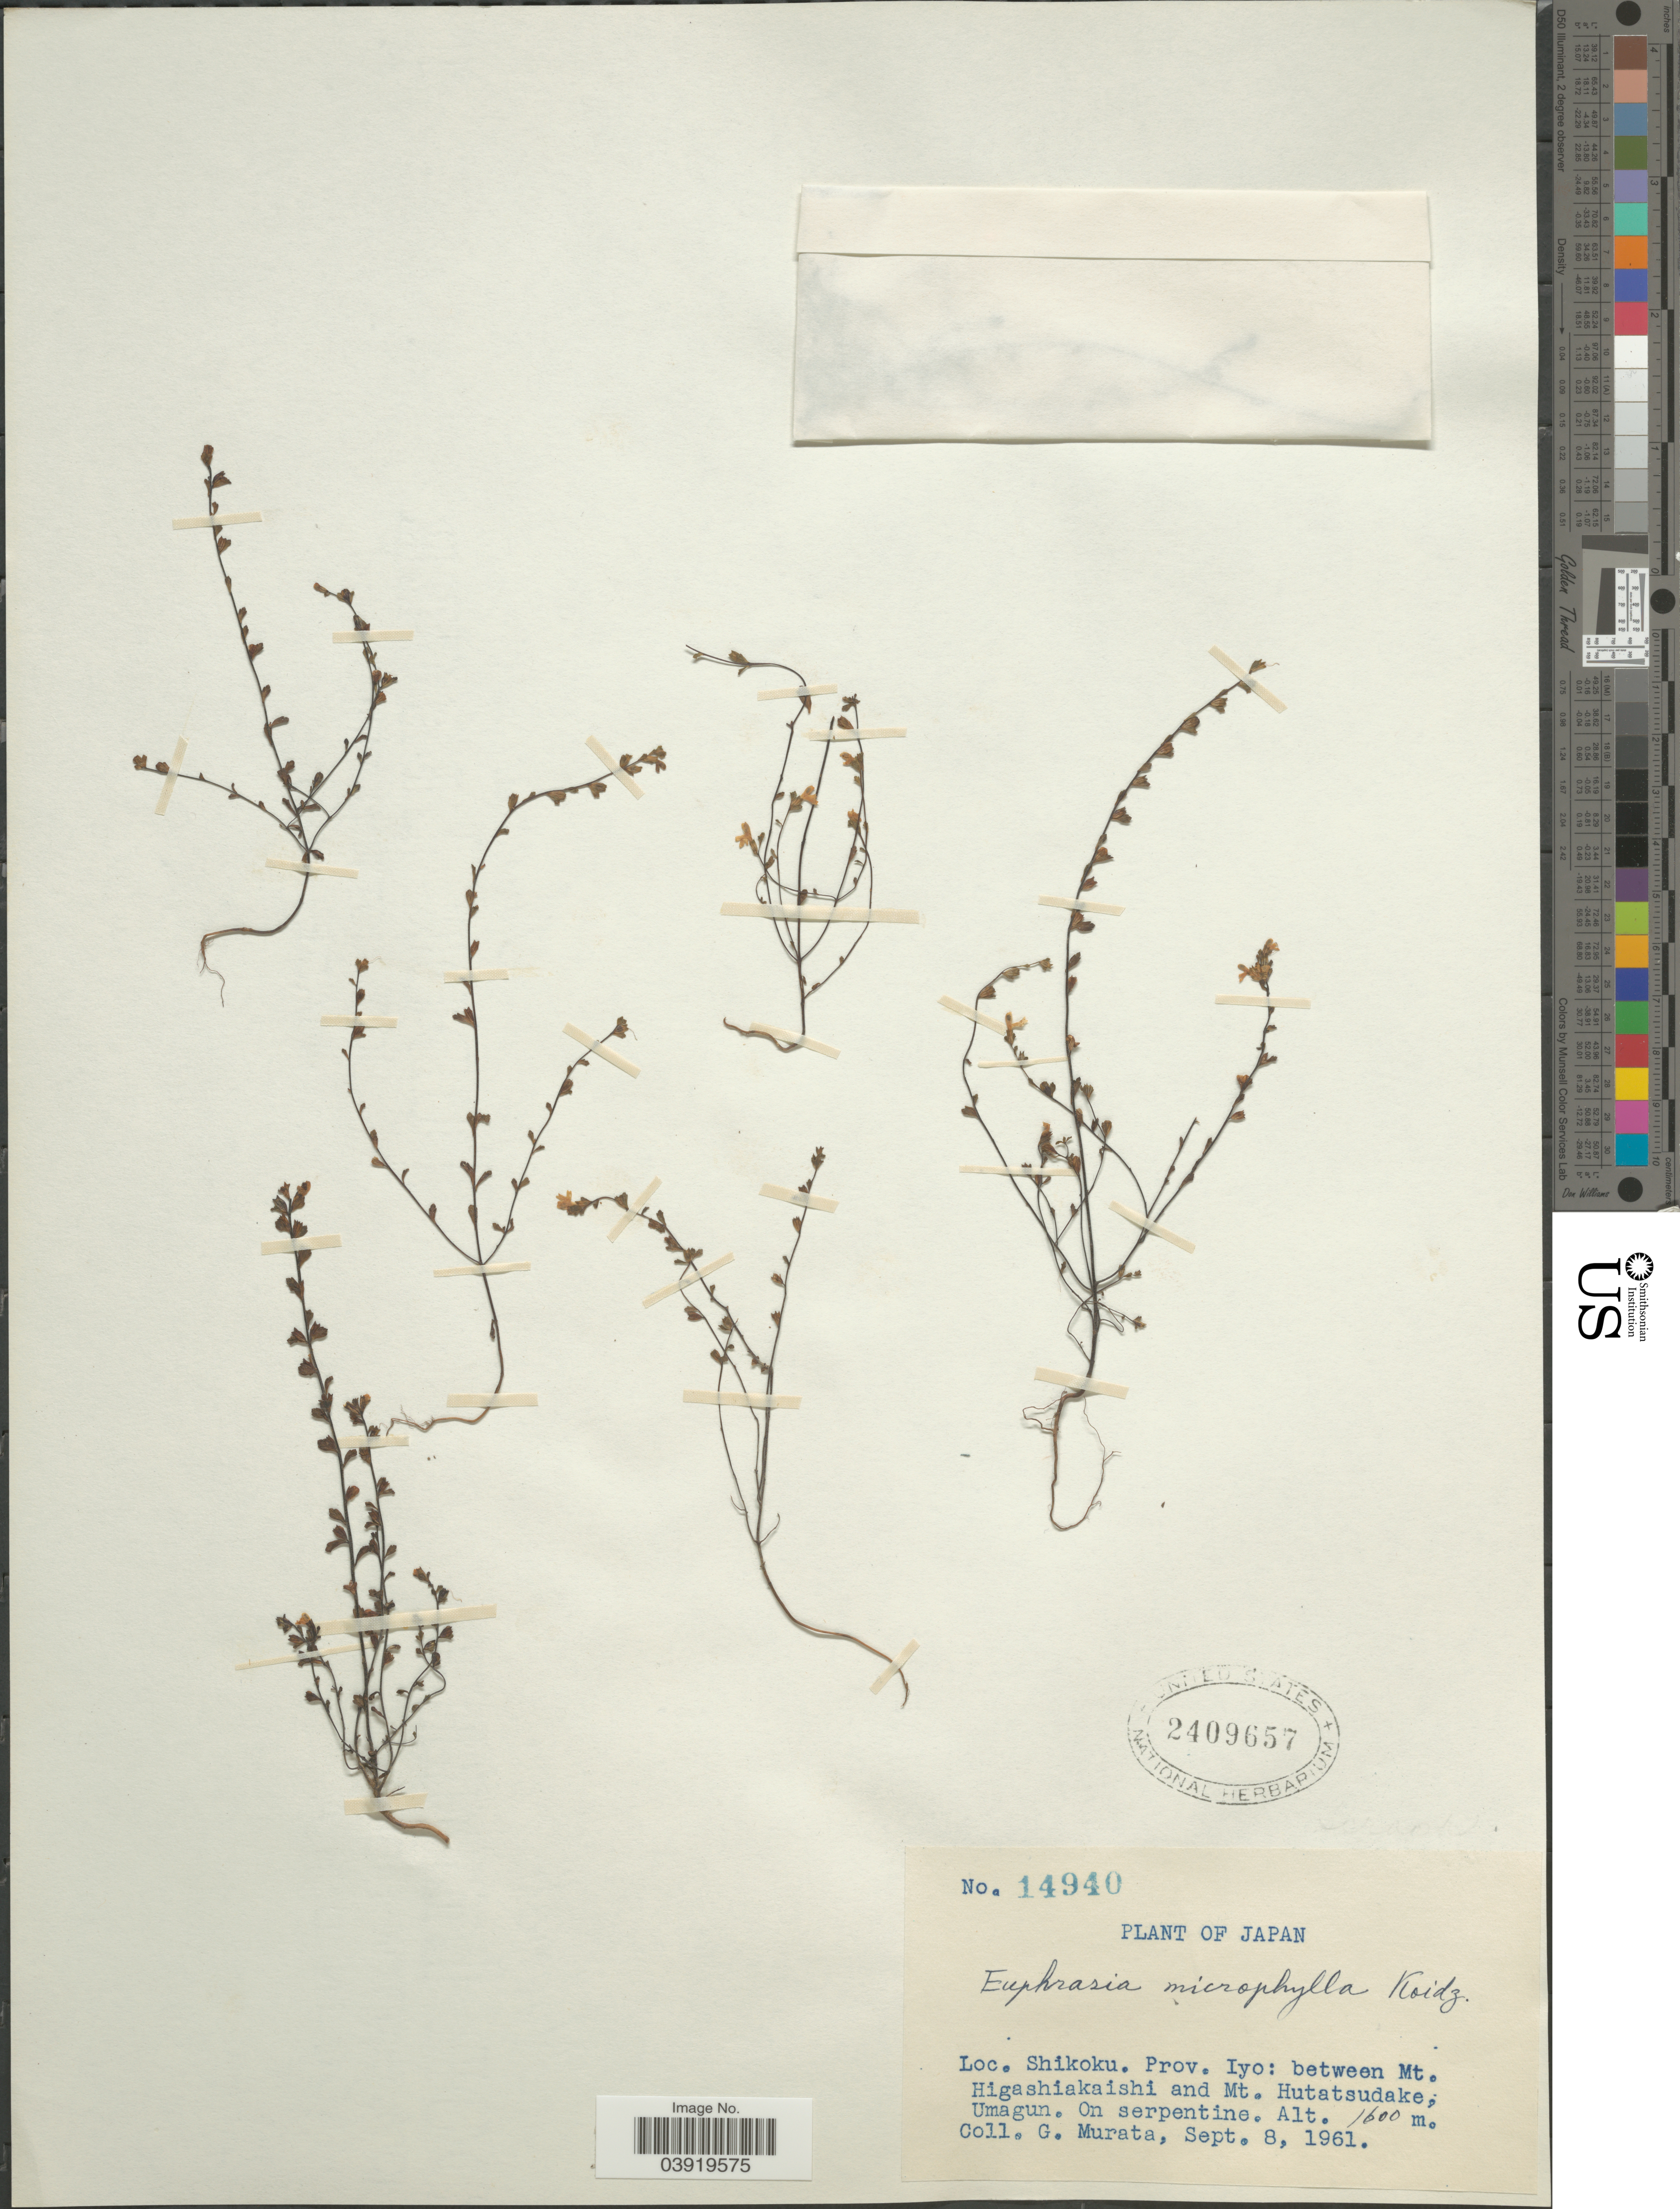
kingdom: Plantae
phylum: Tracheophyta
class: Magnoliopsida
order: Lamiales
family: Orobanchaceae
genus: Euphrasia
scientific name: Euphrasia microphylla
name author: Koidz.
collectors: G. Murata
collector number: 14940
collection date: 1961-09-08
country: Japan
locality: Shikoku. Prov. Iyo: between Mt. Higashiakaishi and Mt. Hutatsudake, Umagun.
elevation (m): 1600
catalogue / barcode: US 2409657